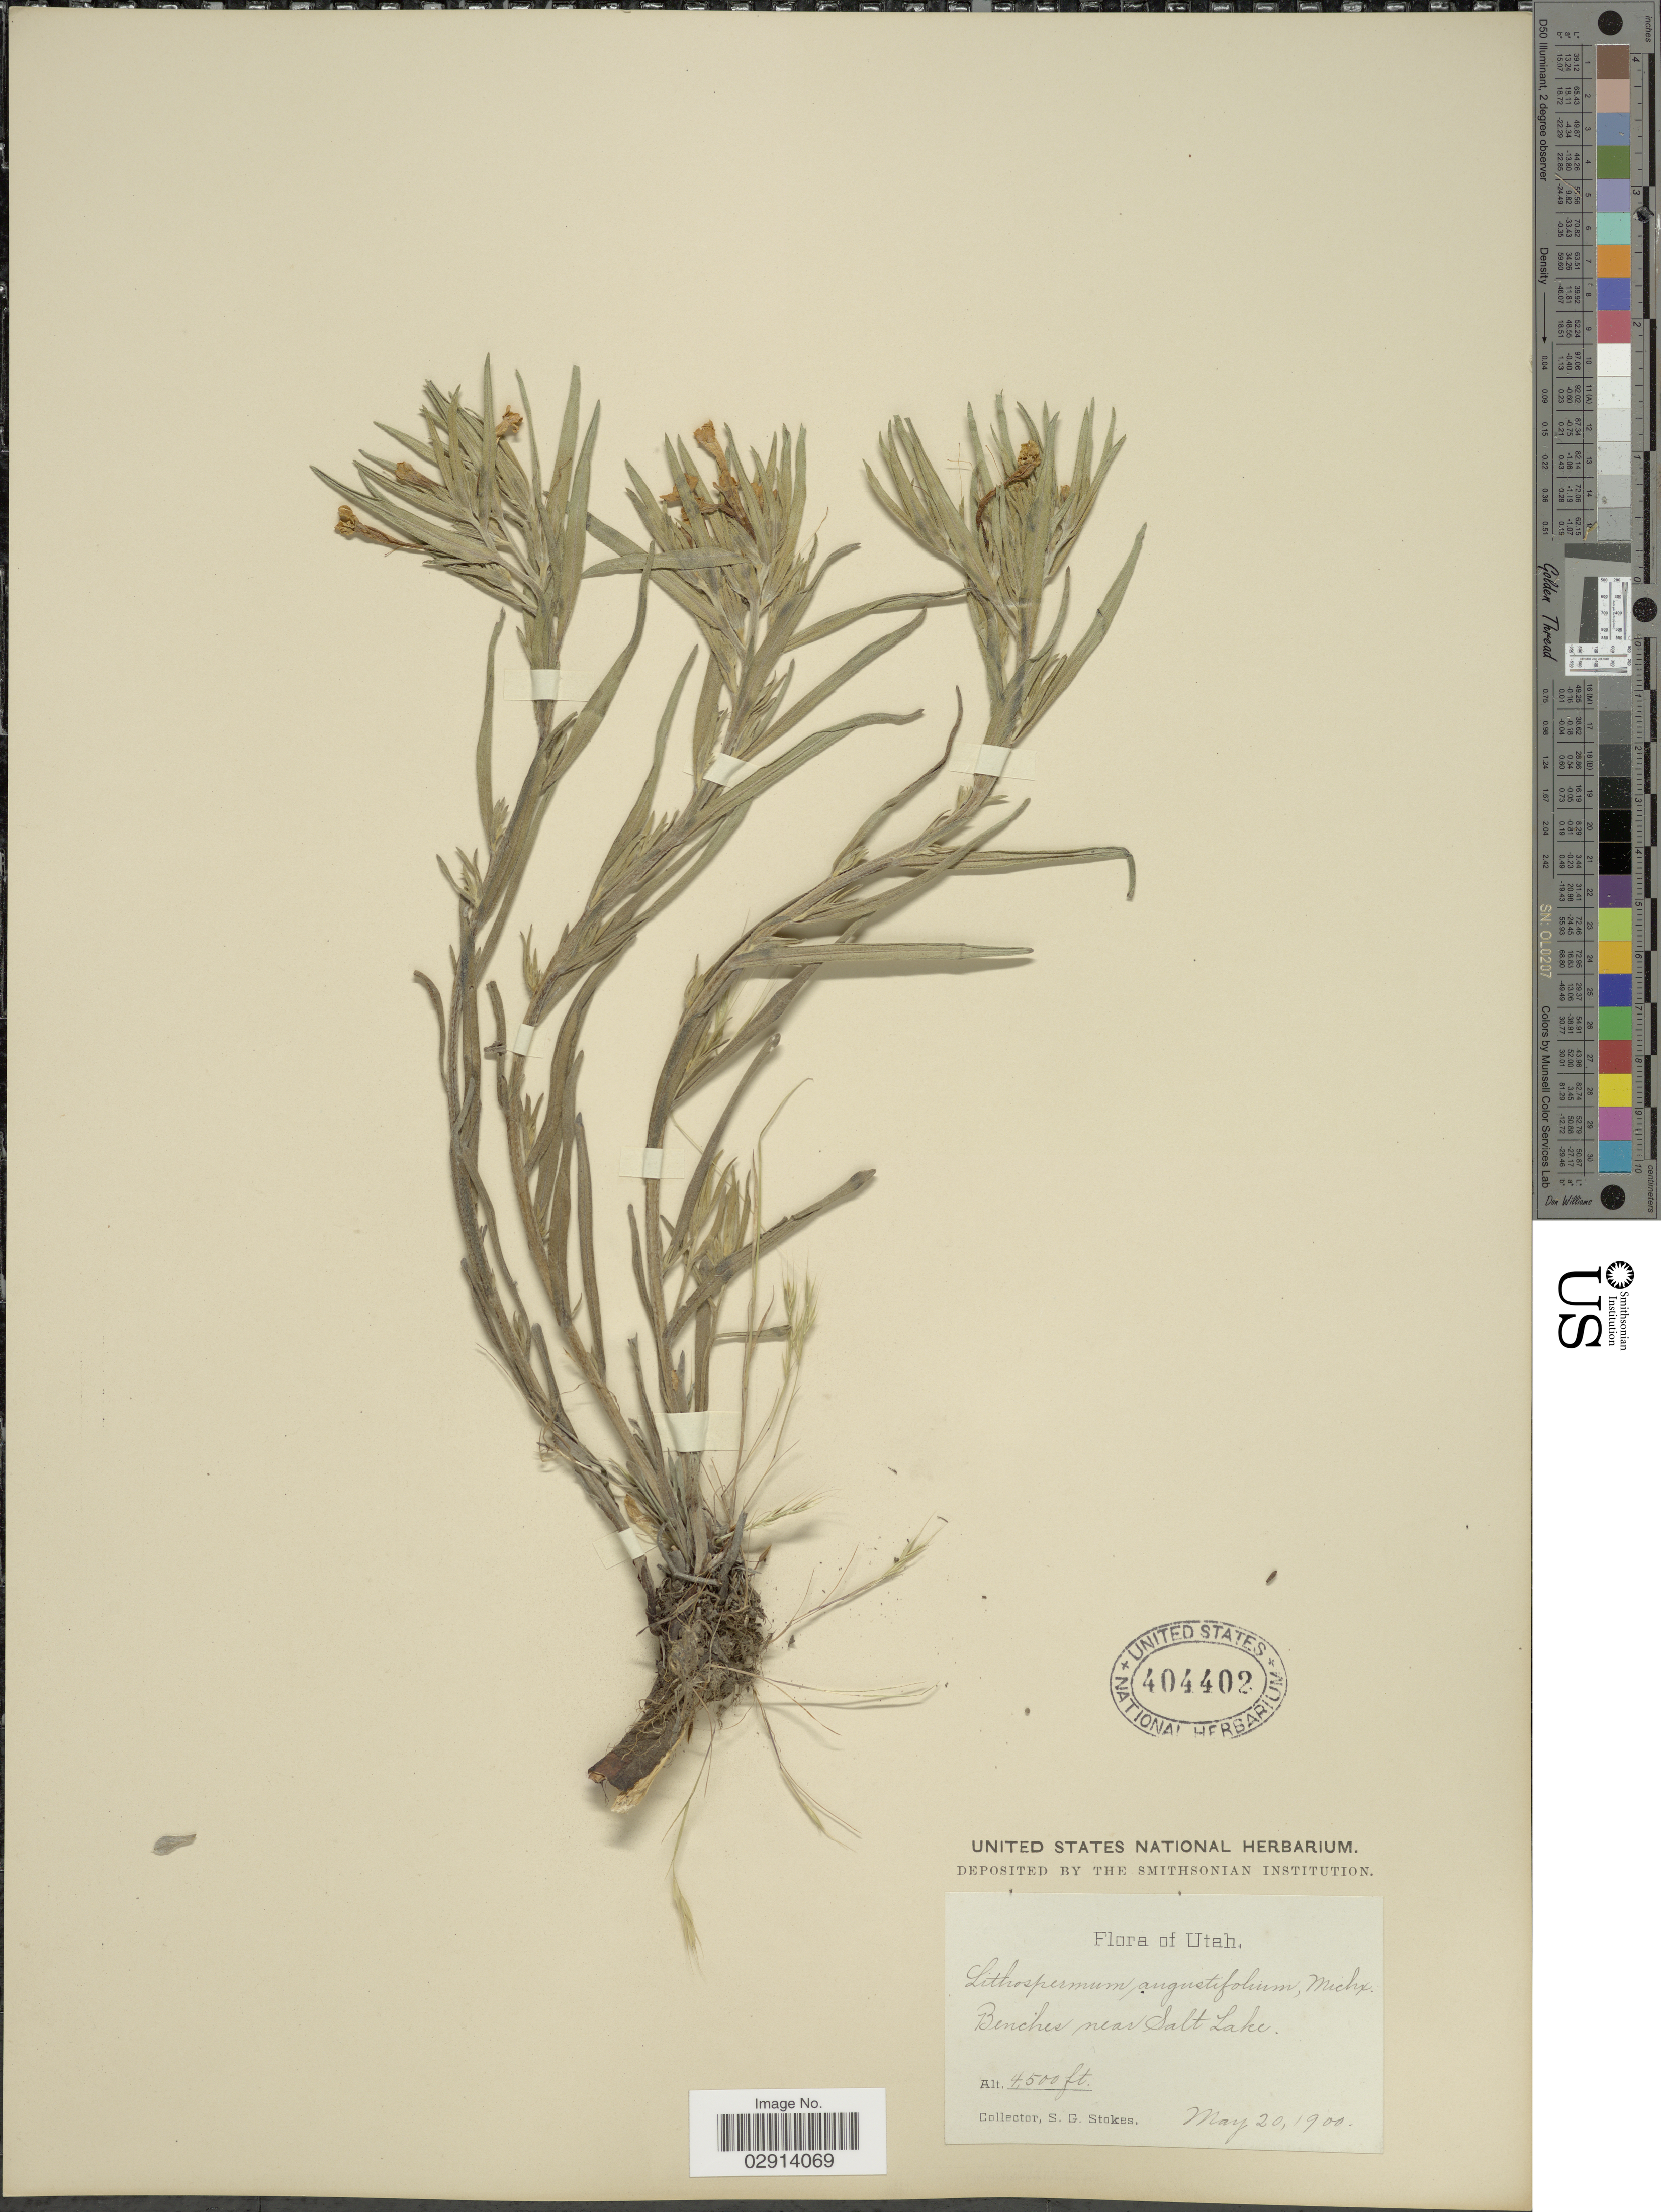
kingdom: Plantae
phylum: Tracheophyta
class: Magnoliopsida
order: Boraginales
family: Boraginaceae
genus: Lithospermum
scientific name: Lithospermum incisum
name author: Lehm.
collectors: S. G. Stokes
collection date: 1900-05-20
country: United States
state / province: Utah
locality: Benches near Salt Lake.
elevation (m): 1372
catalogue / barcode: US 404402